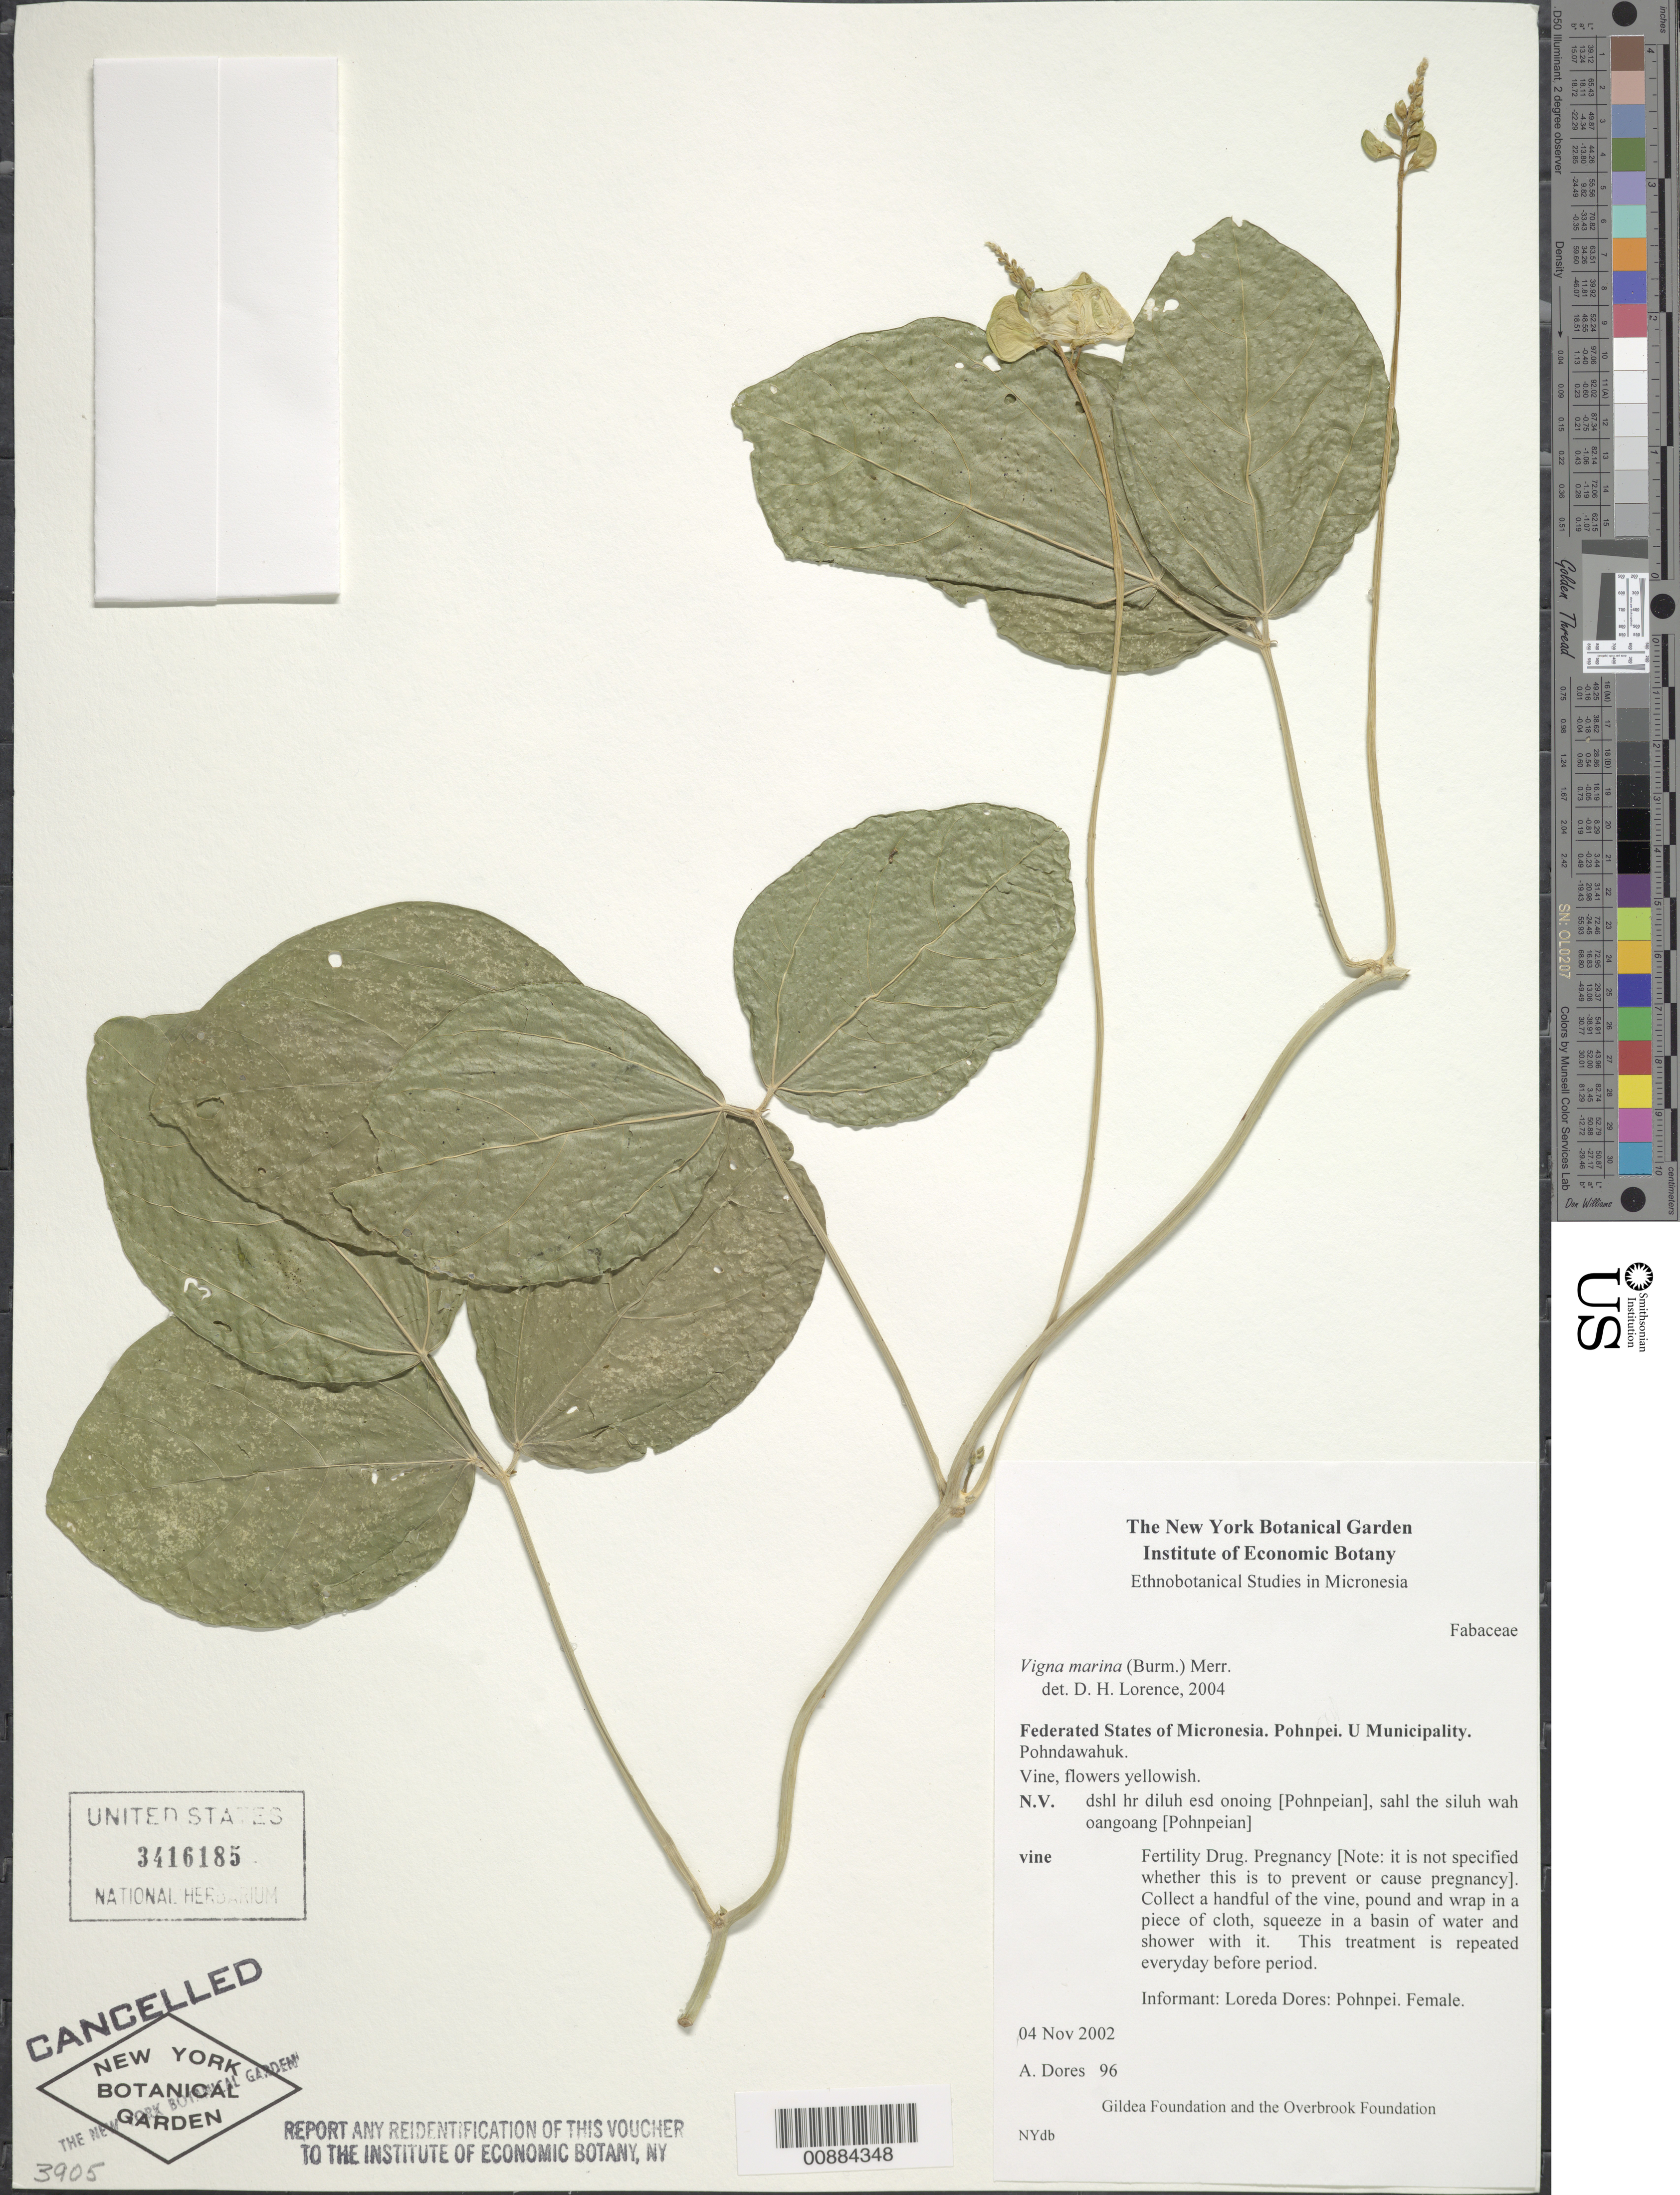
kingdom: Plantae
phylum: Tracheophyta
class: Magnoliopsida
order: Fabales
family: Fabaceae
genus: Vigna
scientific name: Vigna marina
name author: (Burm.) Merr.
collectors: A. Dores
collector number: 96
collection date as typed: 04 Nov 2002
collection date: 2002-11-04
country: Micronesia, Federated States of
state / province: Pohnpei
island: Pohnpei [Ponape]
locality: Pohndawahuk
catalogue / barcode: US 3416185